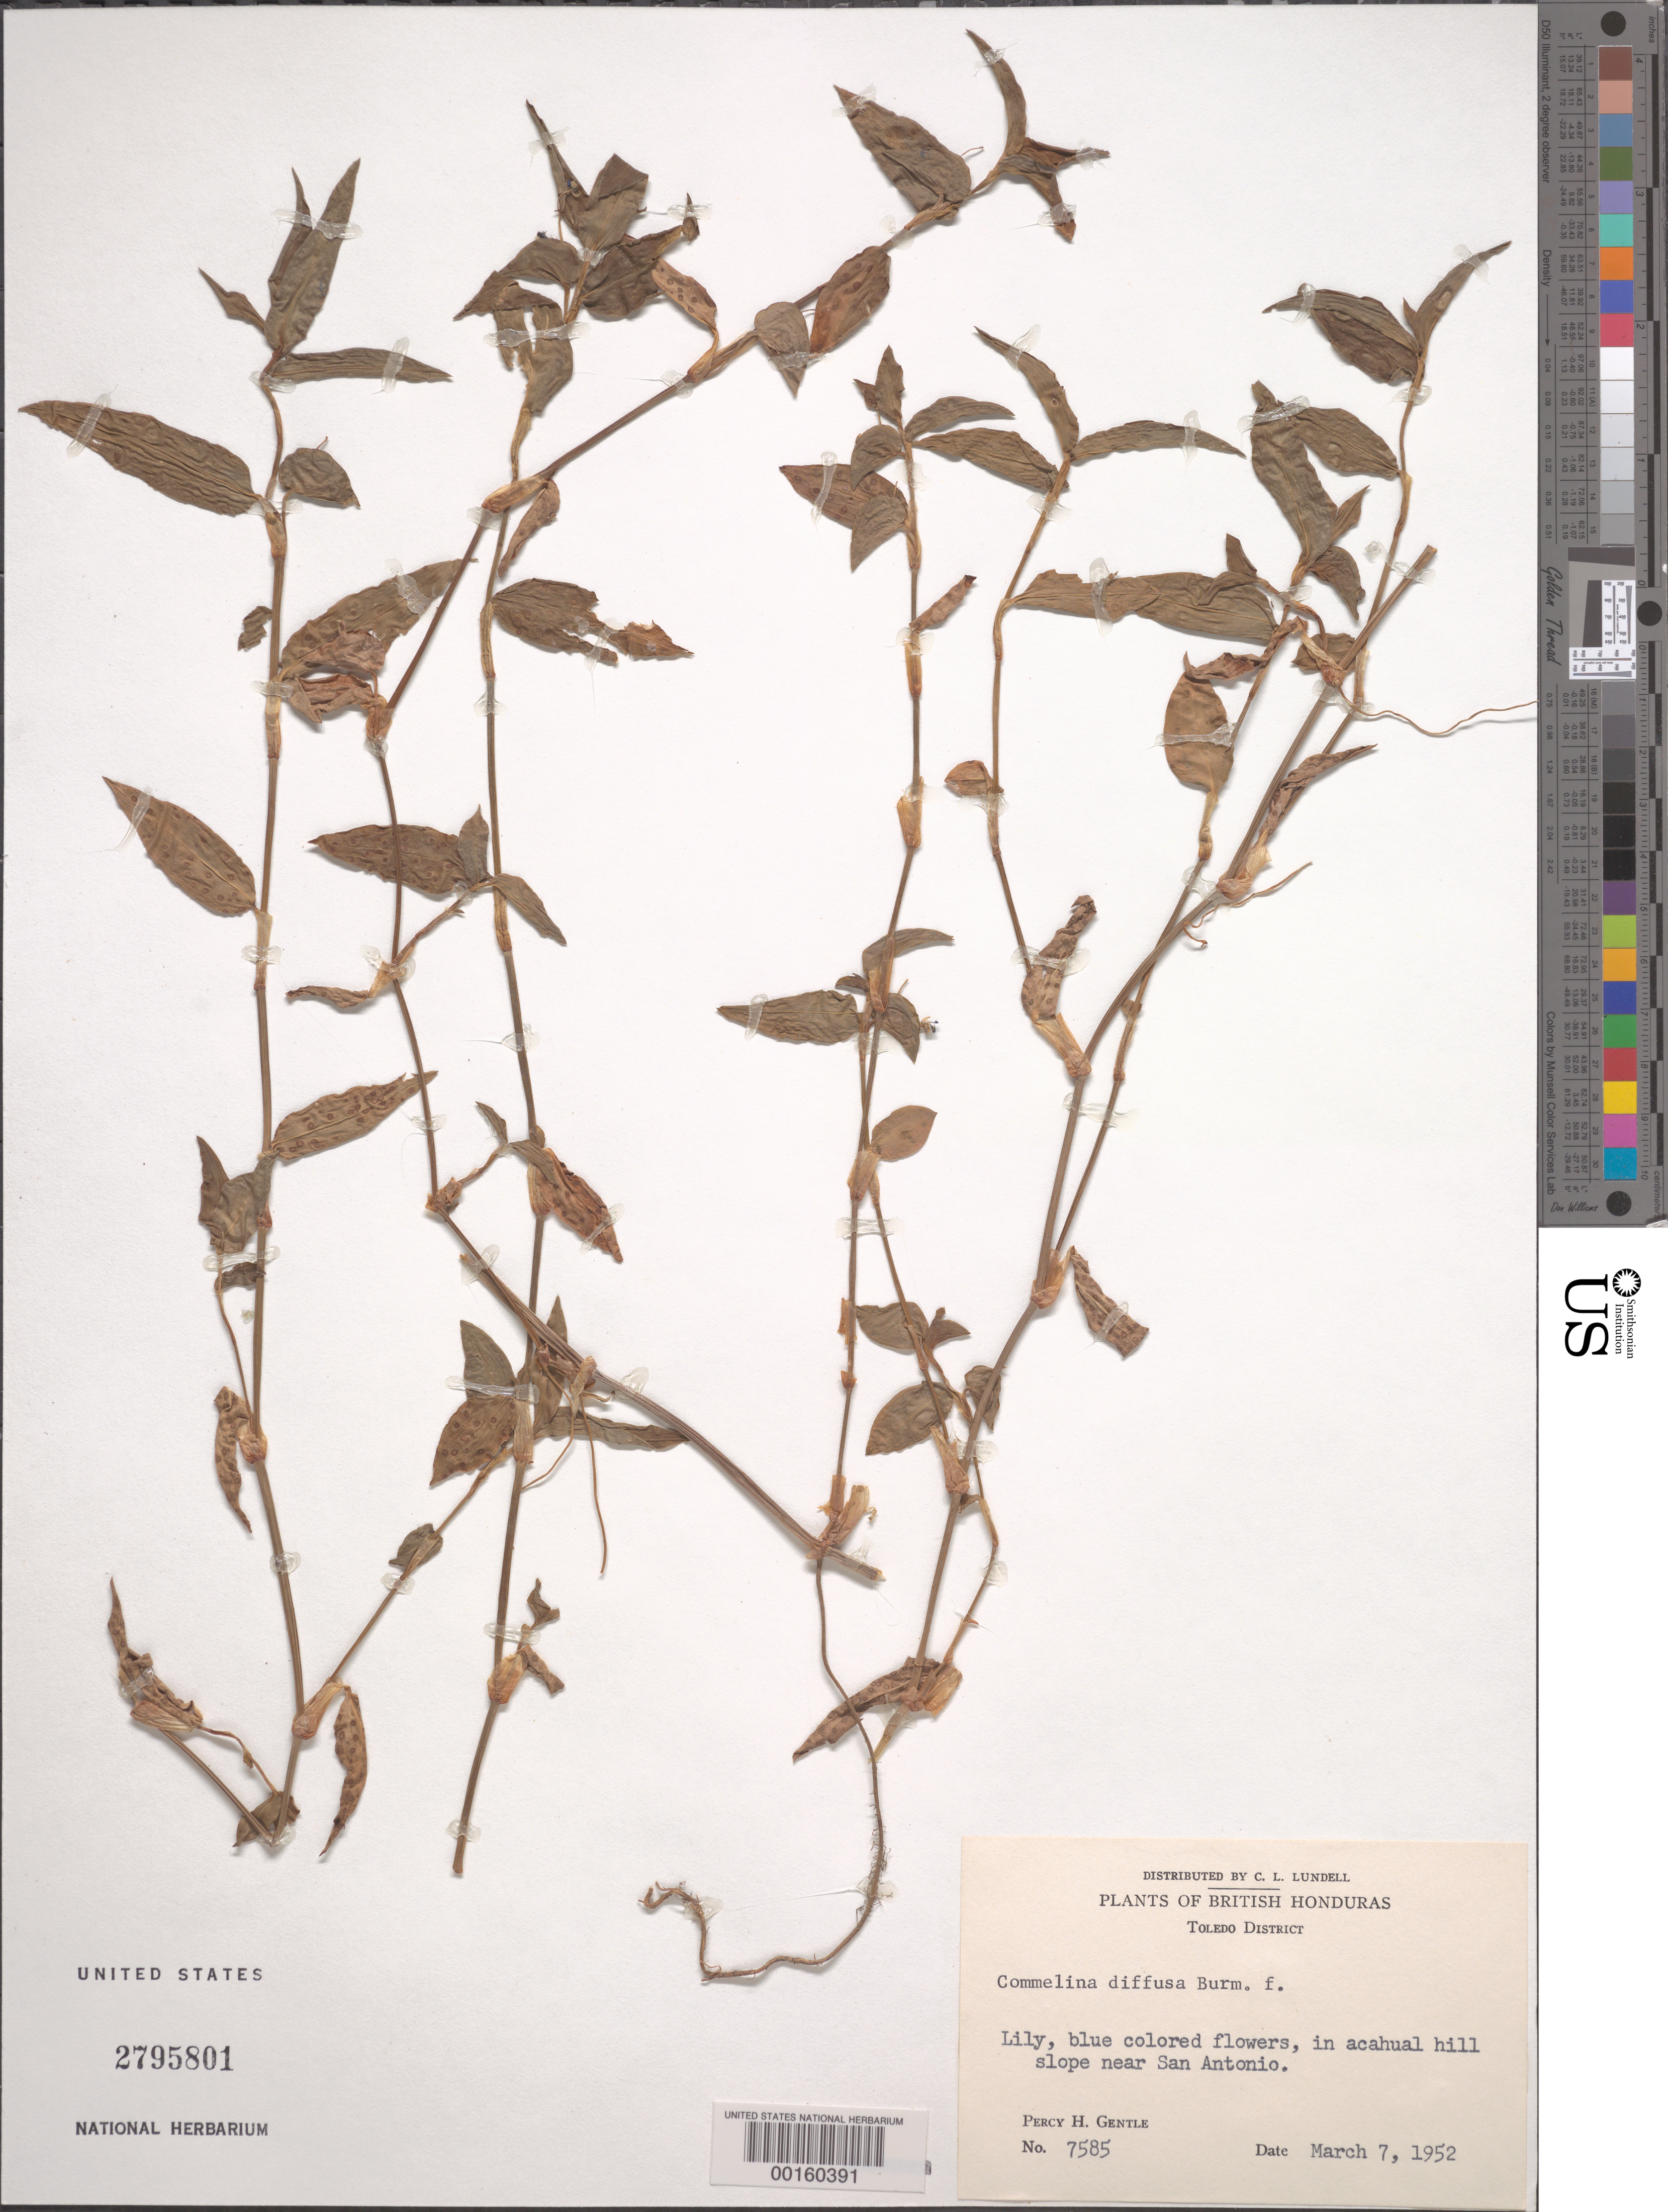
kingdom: Plantae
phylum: Tracheophyta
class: Liliopsida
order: Commelinales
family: Commelinaceae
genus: Commelina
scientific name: Commelina diffusa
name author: Burm. f.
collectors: P. H. Gentle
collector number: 7585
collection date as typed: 07 Mar 1952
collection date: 1952-03-07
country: Belize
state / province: Toledo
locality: Acahual Hill slope; near San Antonio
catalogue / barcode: US 2795801